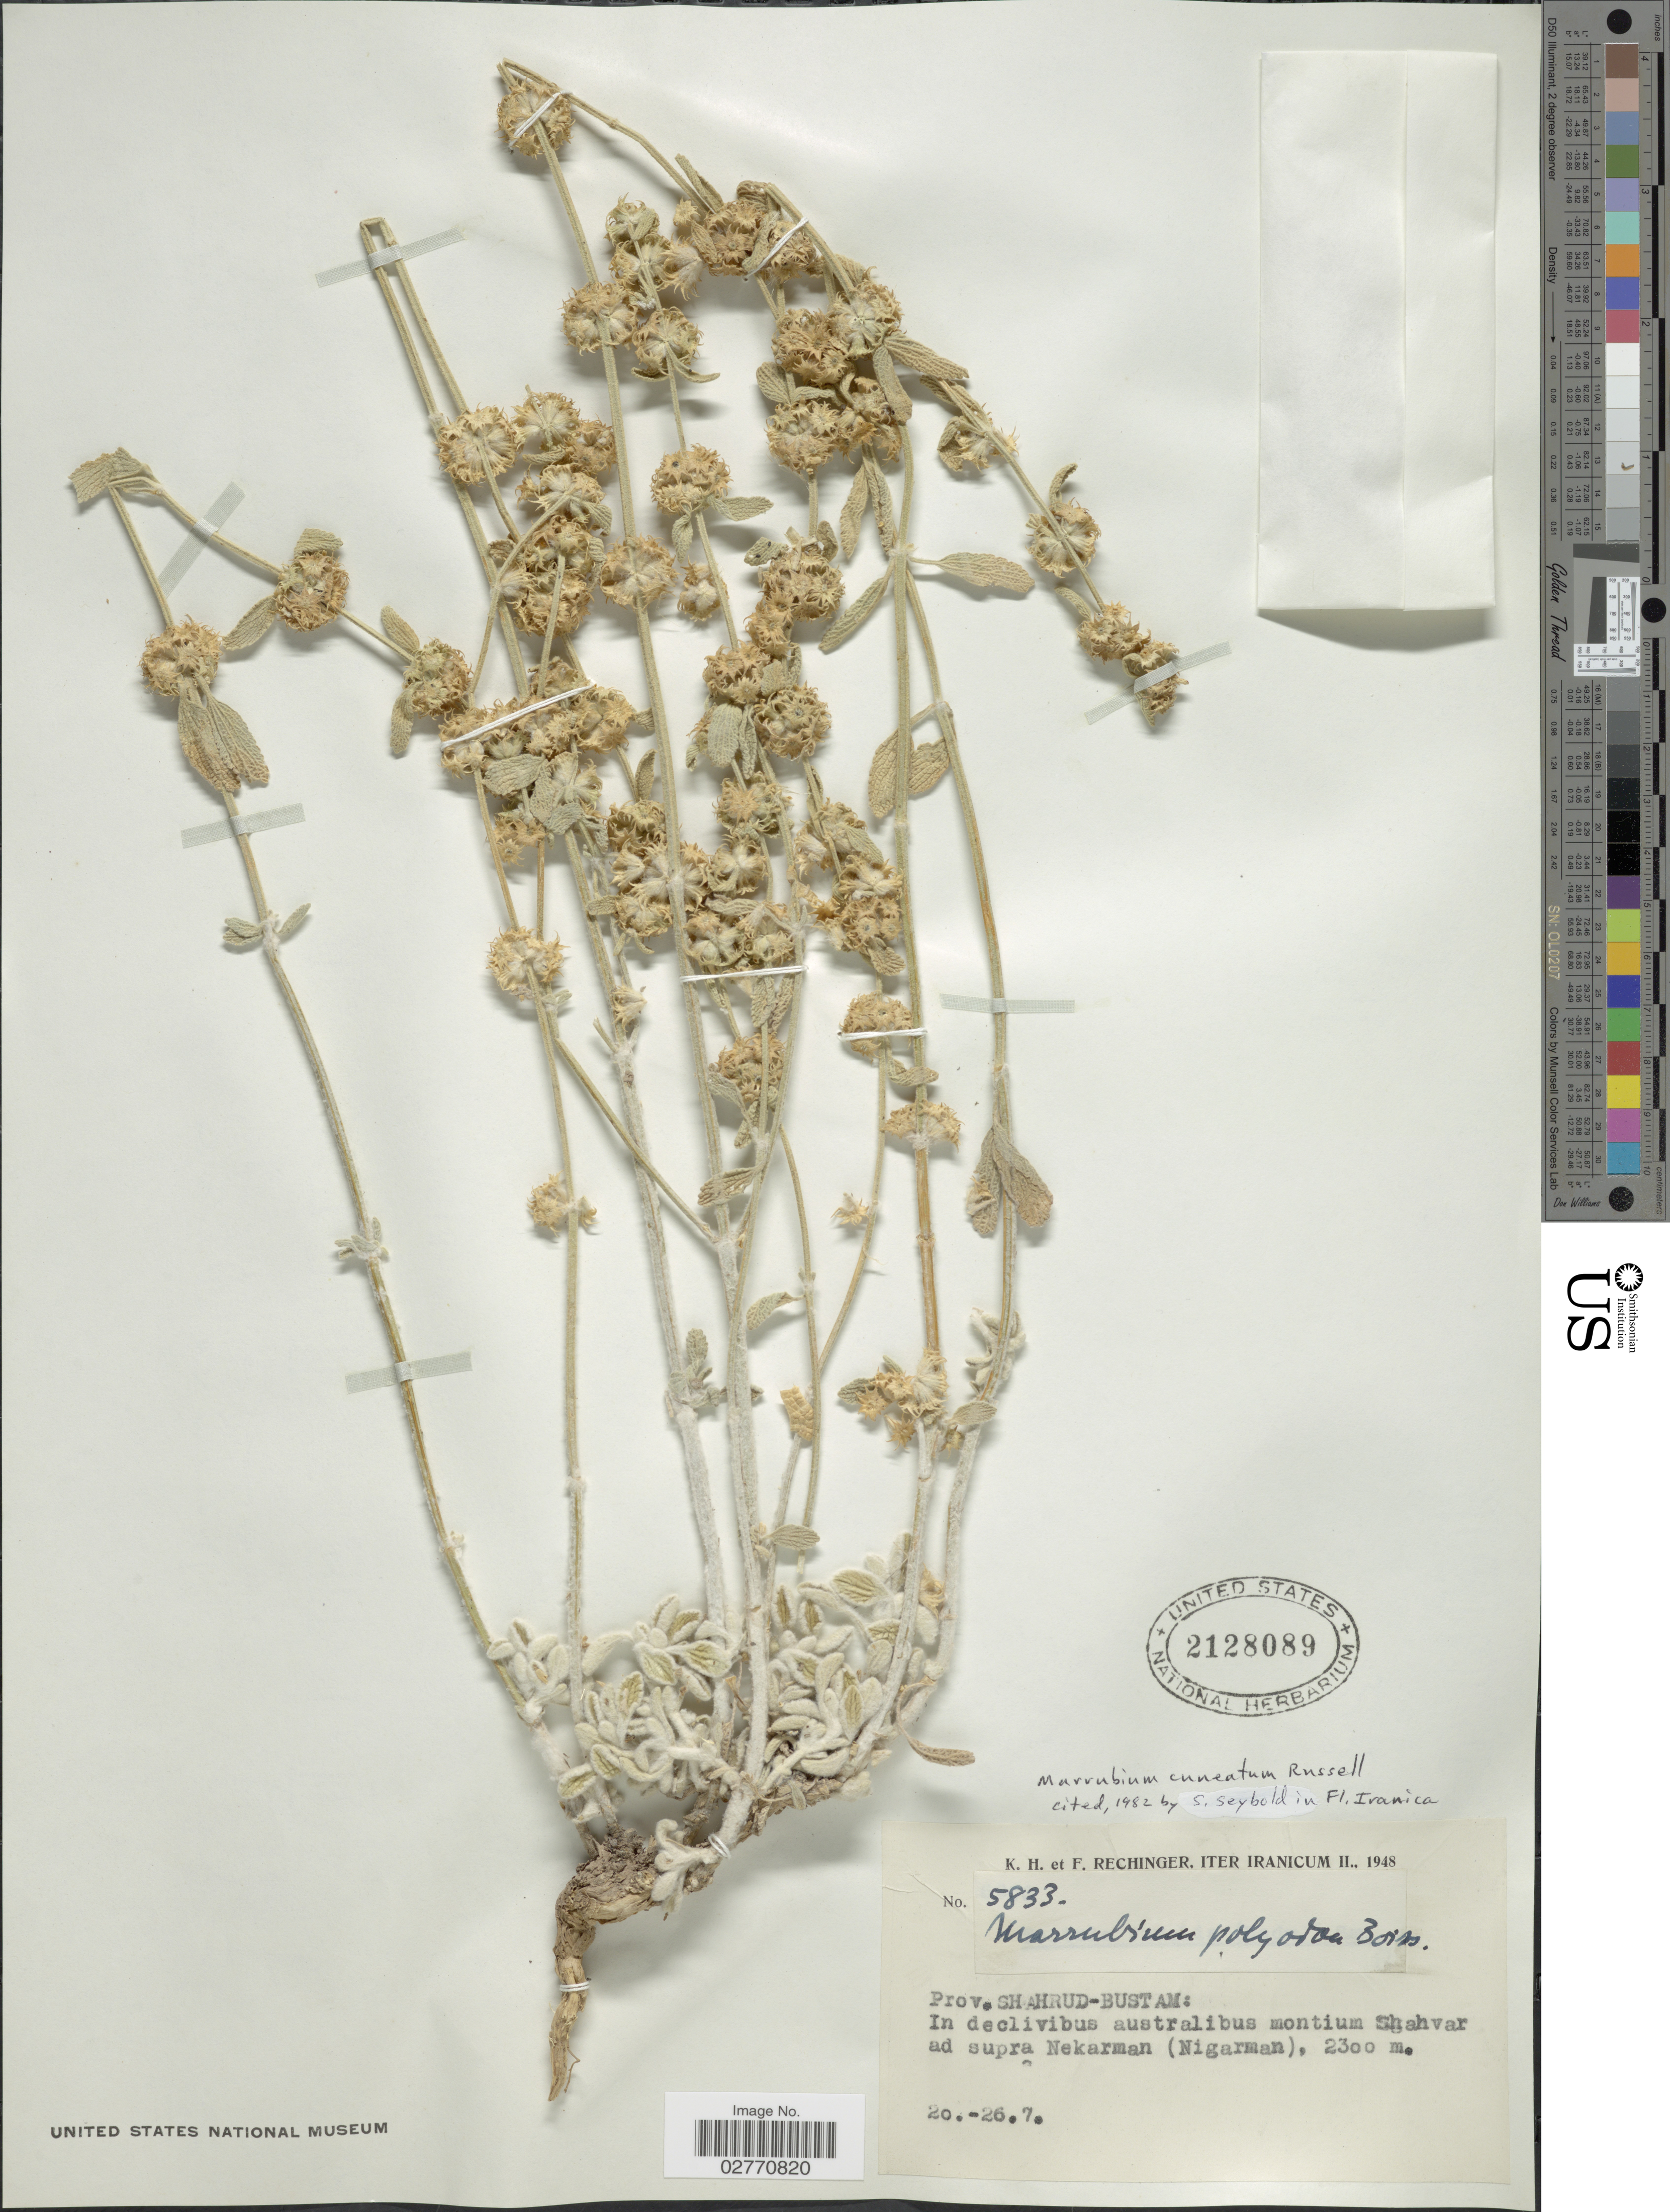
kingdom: Plantae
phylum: Tracheophyta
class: Magnoliopsida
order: Lamiales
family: Lamiaceae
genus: Marrubium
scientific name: Marrubium cuneatum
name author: Banks & Sol.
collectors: K. H. Rechinger & F. Rechinger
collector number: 5833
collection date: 1948-07-20/1948-07-26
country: Iran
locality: Iranicum. Prov. Shahrud-Bustam: In declivibus australibus montium Shahvar ad supra Nekarman (Nigarman).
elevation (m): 2300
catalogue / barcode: US 2128089